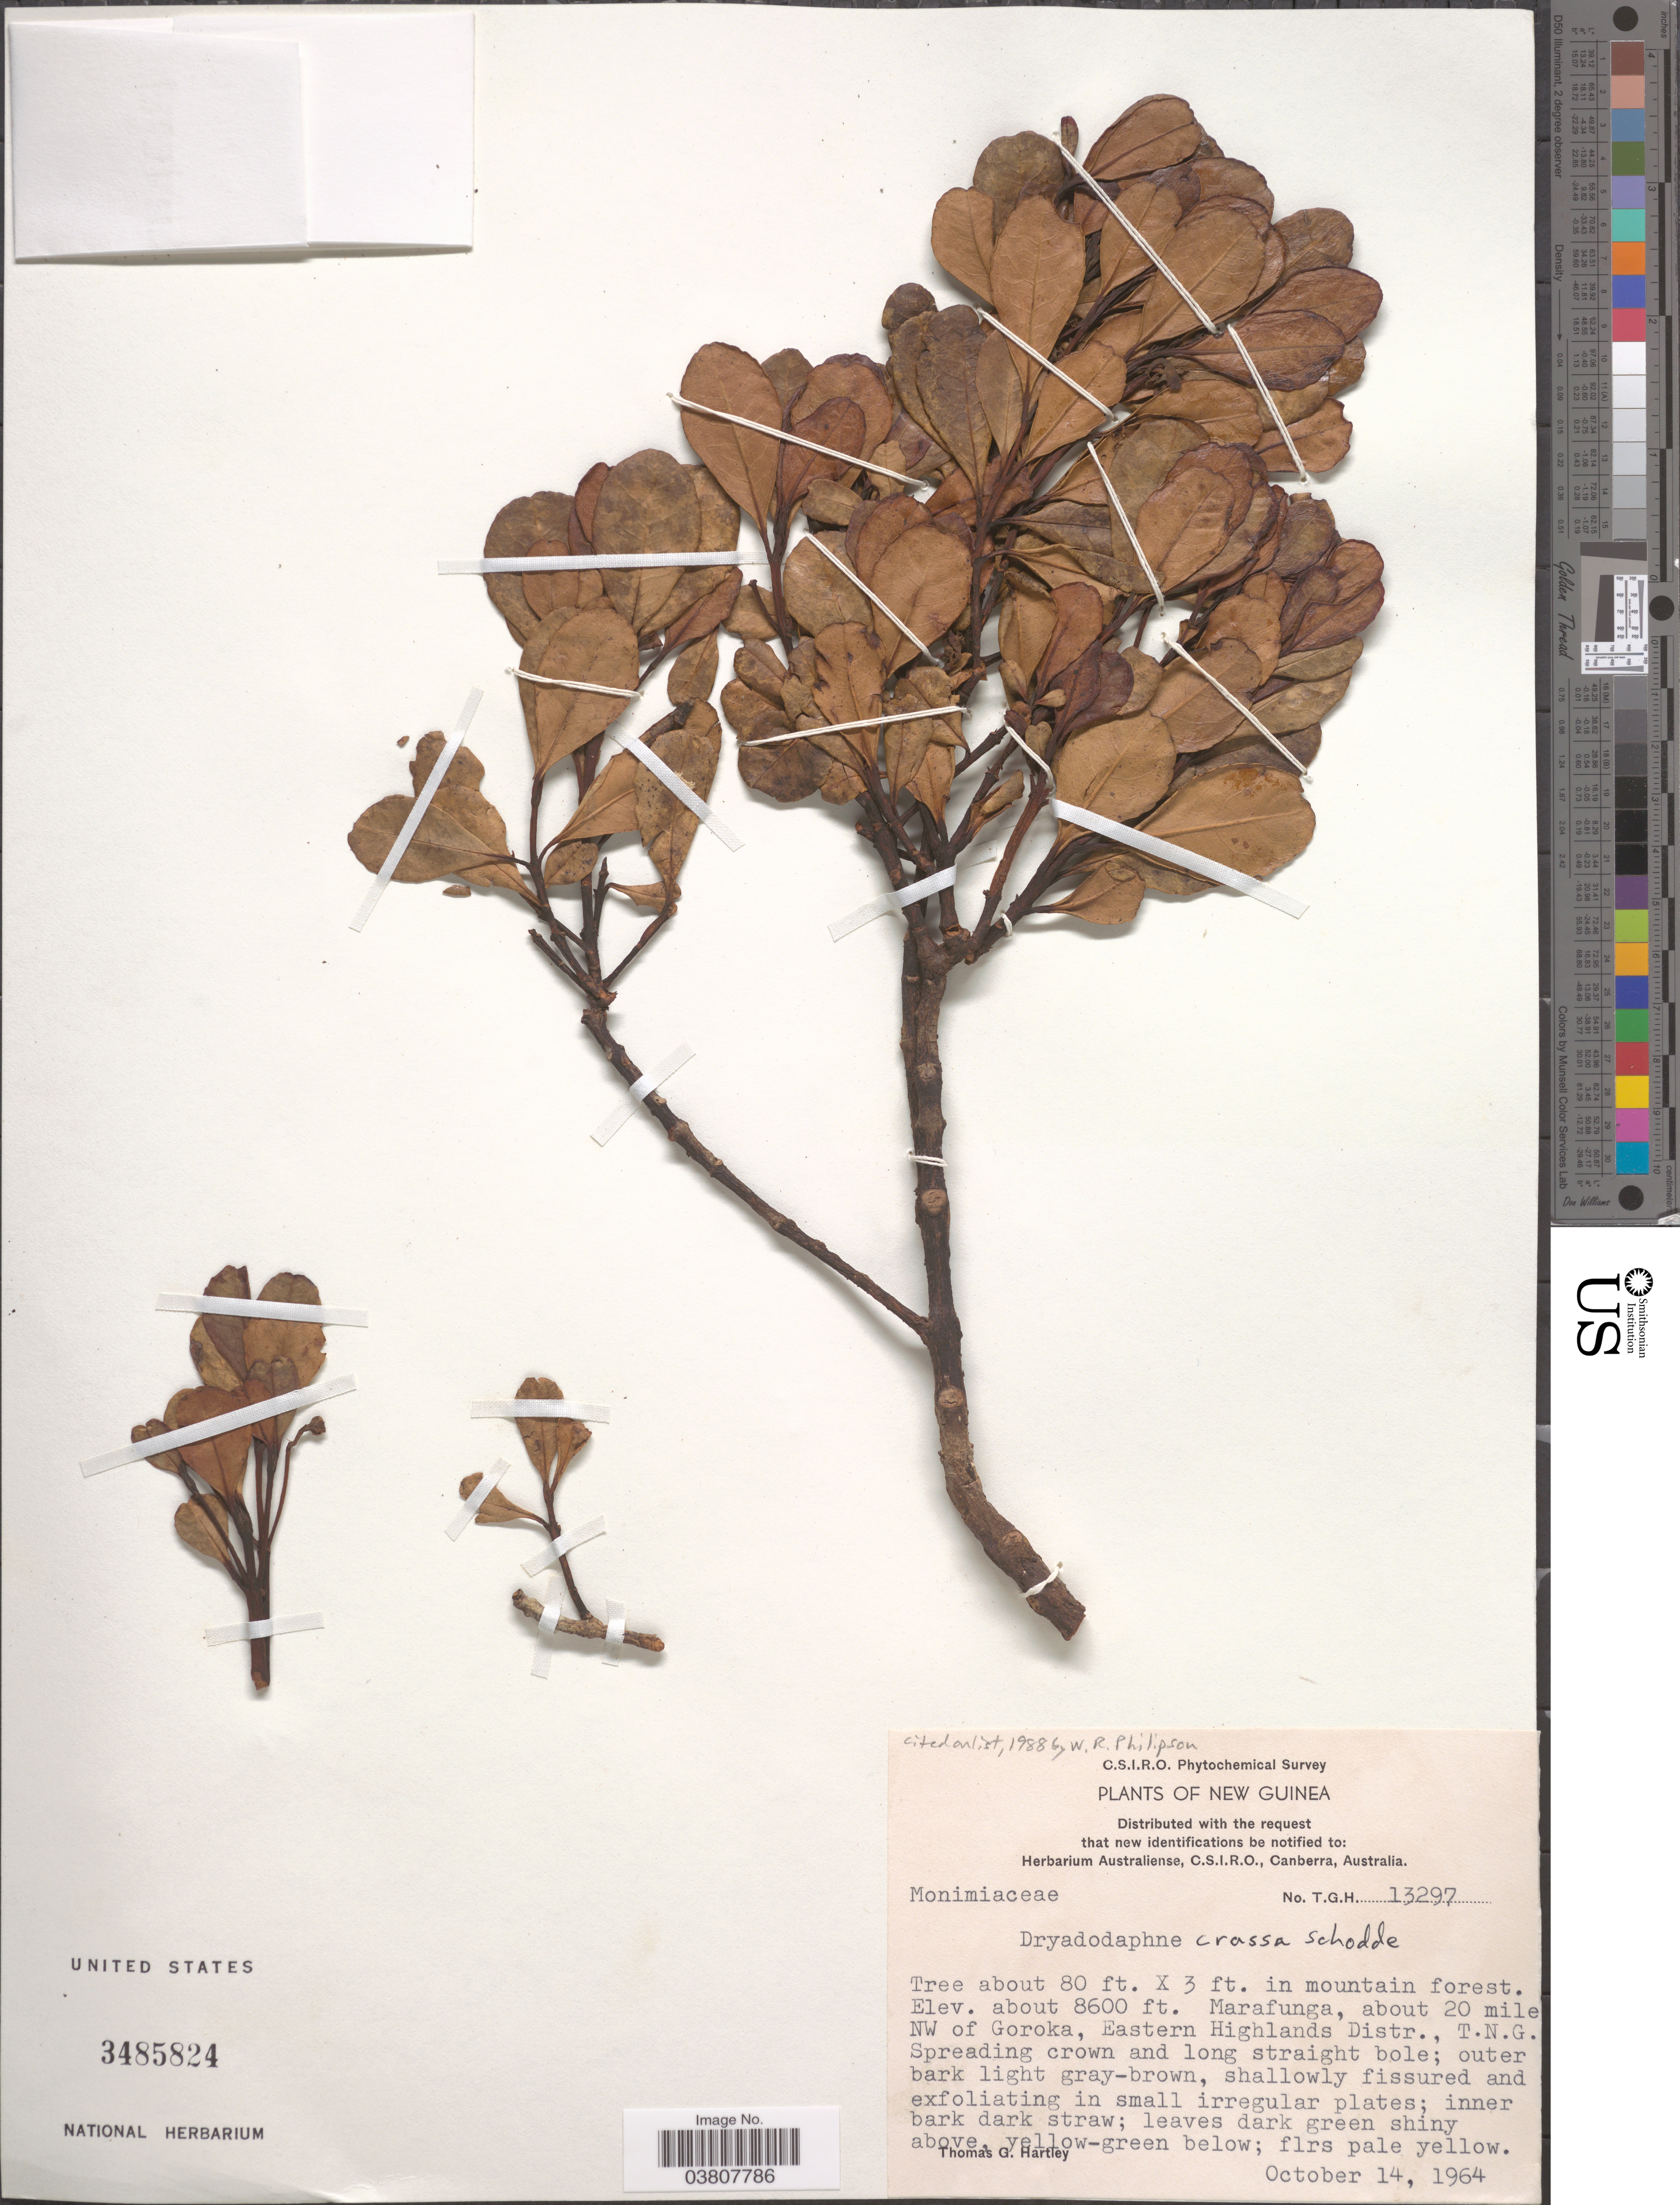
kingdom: Plantae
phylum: Tracheophyta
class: Magnoliopsida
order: Laurales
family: Atherospermataceae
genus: Dryadodaphne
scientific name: Dryadodaphne crassa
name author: Schodde ex Philipson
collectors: T. G. Hartley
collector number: TGH13297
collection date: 1964-10-14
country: Papua New Guinea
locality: New Guinea. Marafunga, about 20 mile NW of Goroka, Eastern Highlands Distr., T.N.G.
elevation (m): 2621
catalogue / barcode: US 3485824